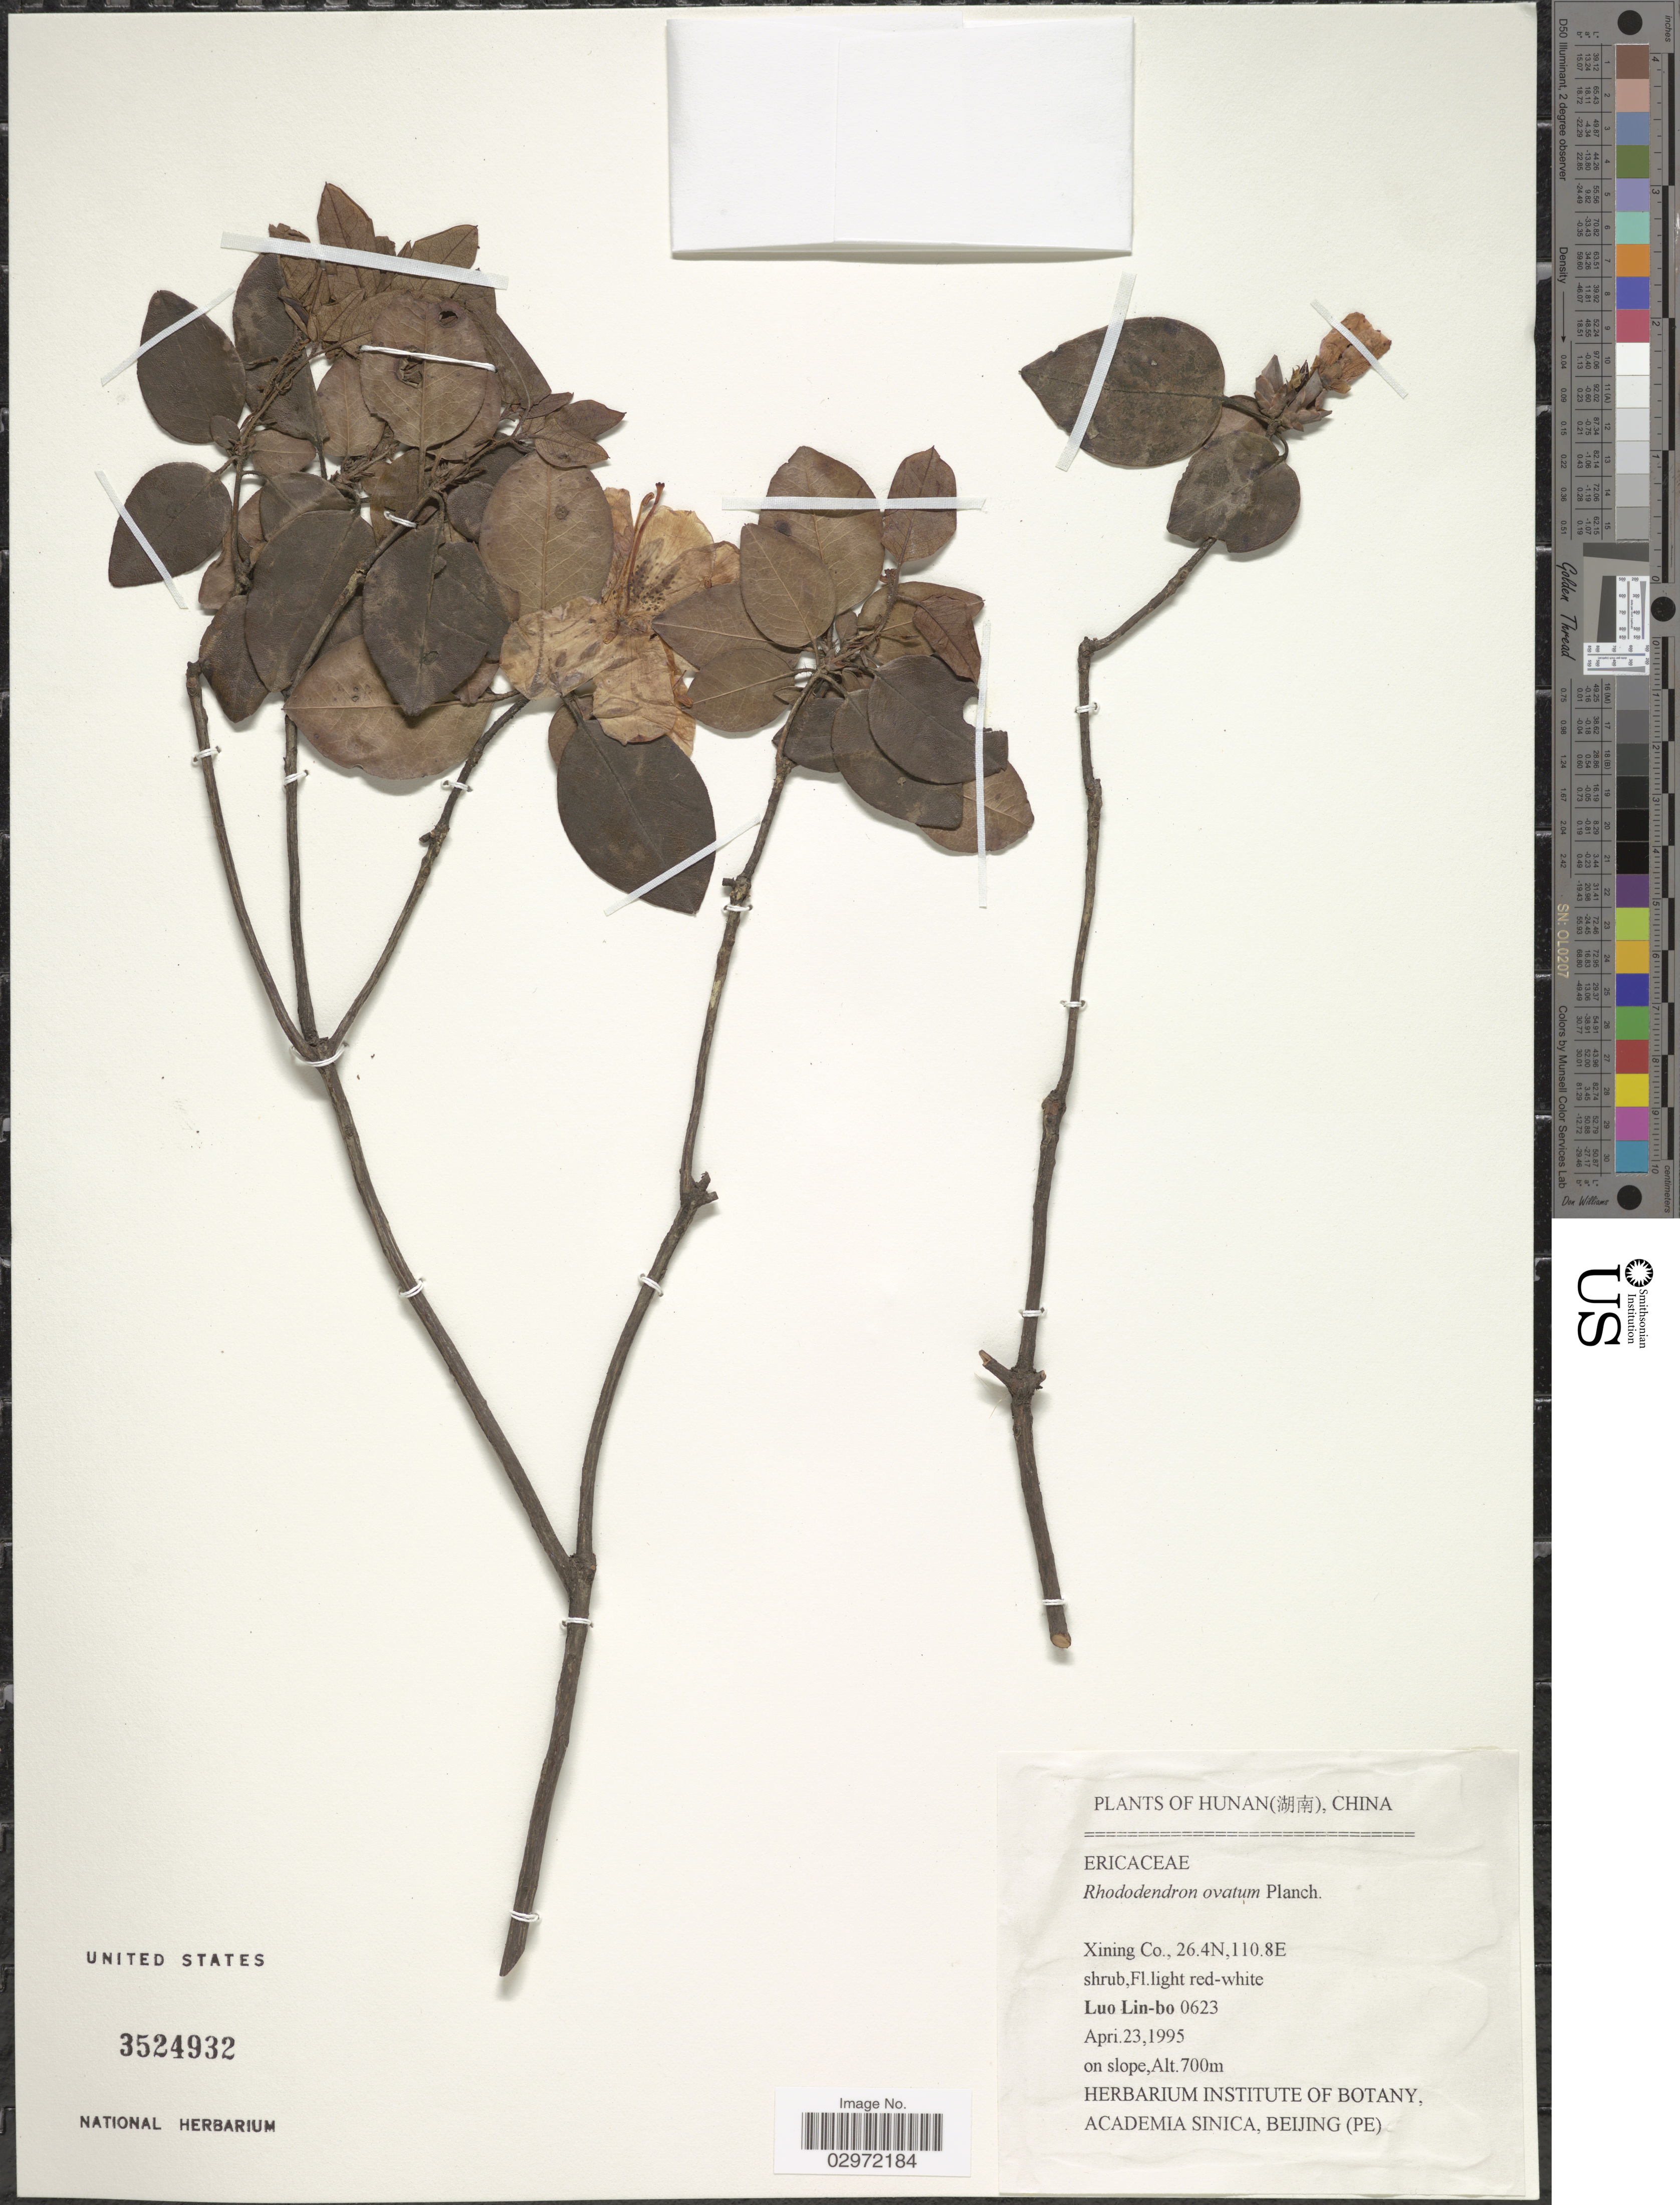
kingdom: Plantae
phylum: Tracheophyta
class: Magnoliopsida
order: Ericales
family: Ericaceae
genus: Rhododendron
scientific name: Rhododendron ovatum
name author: (Lindl.) Planch. ex Maxim.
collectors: L. Lin-bo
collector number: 0623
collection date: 1995-04-23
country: China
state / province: Hunan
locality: Xining Co.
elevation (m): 700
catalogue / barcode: US 3524932